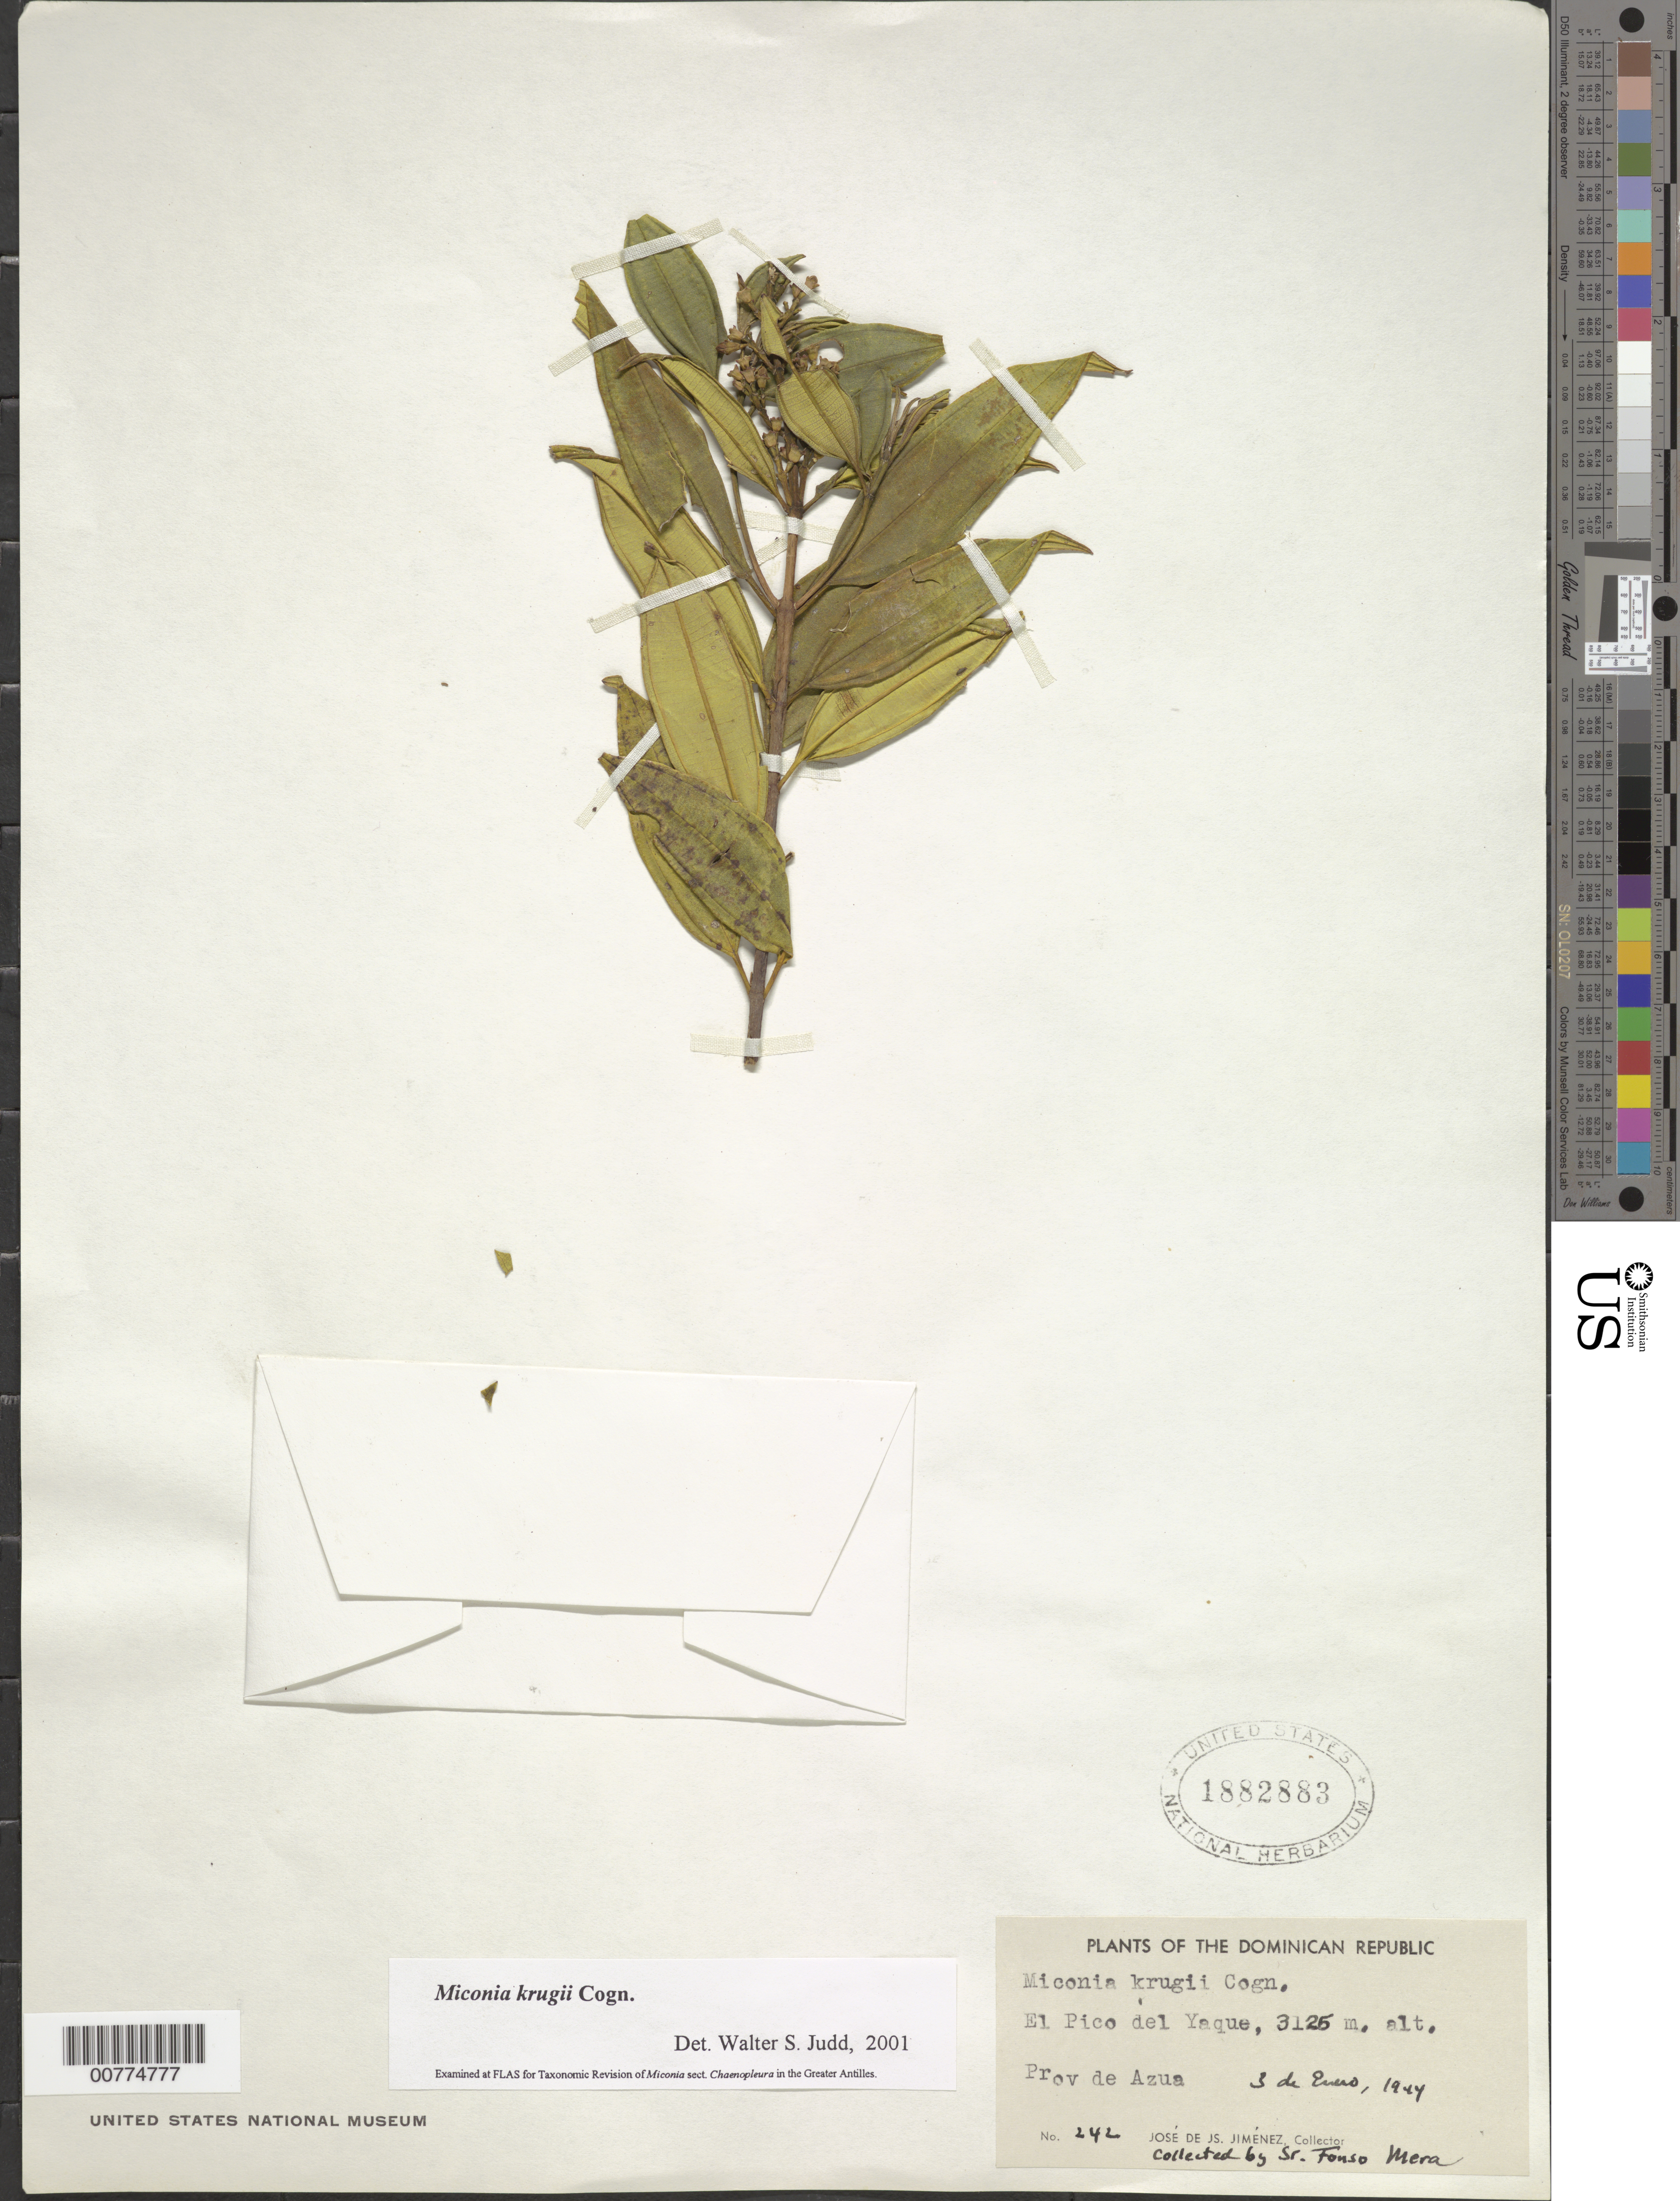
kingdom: Plantae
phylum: Tracheophyta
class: Magnoliopsida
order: Myrtales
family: Melastomataceae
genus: Miconia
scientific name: Miconia krugii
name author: Cogn.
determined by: Judd, Walter S.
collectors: F. Mera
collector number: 242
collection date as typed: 03 Jan 1944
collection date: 1944-01-03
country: Dominican Republic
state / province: Azua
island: Hispaniola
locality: Pico del Yaque.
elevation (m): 3125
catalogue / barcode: US 1882883